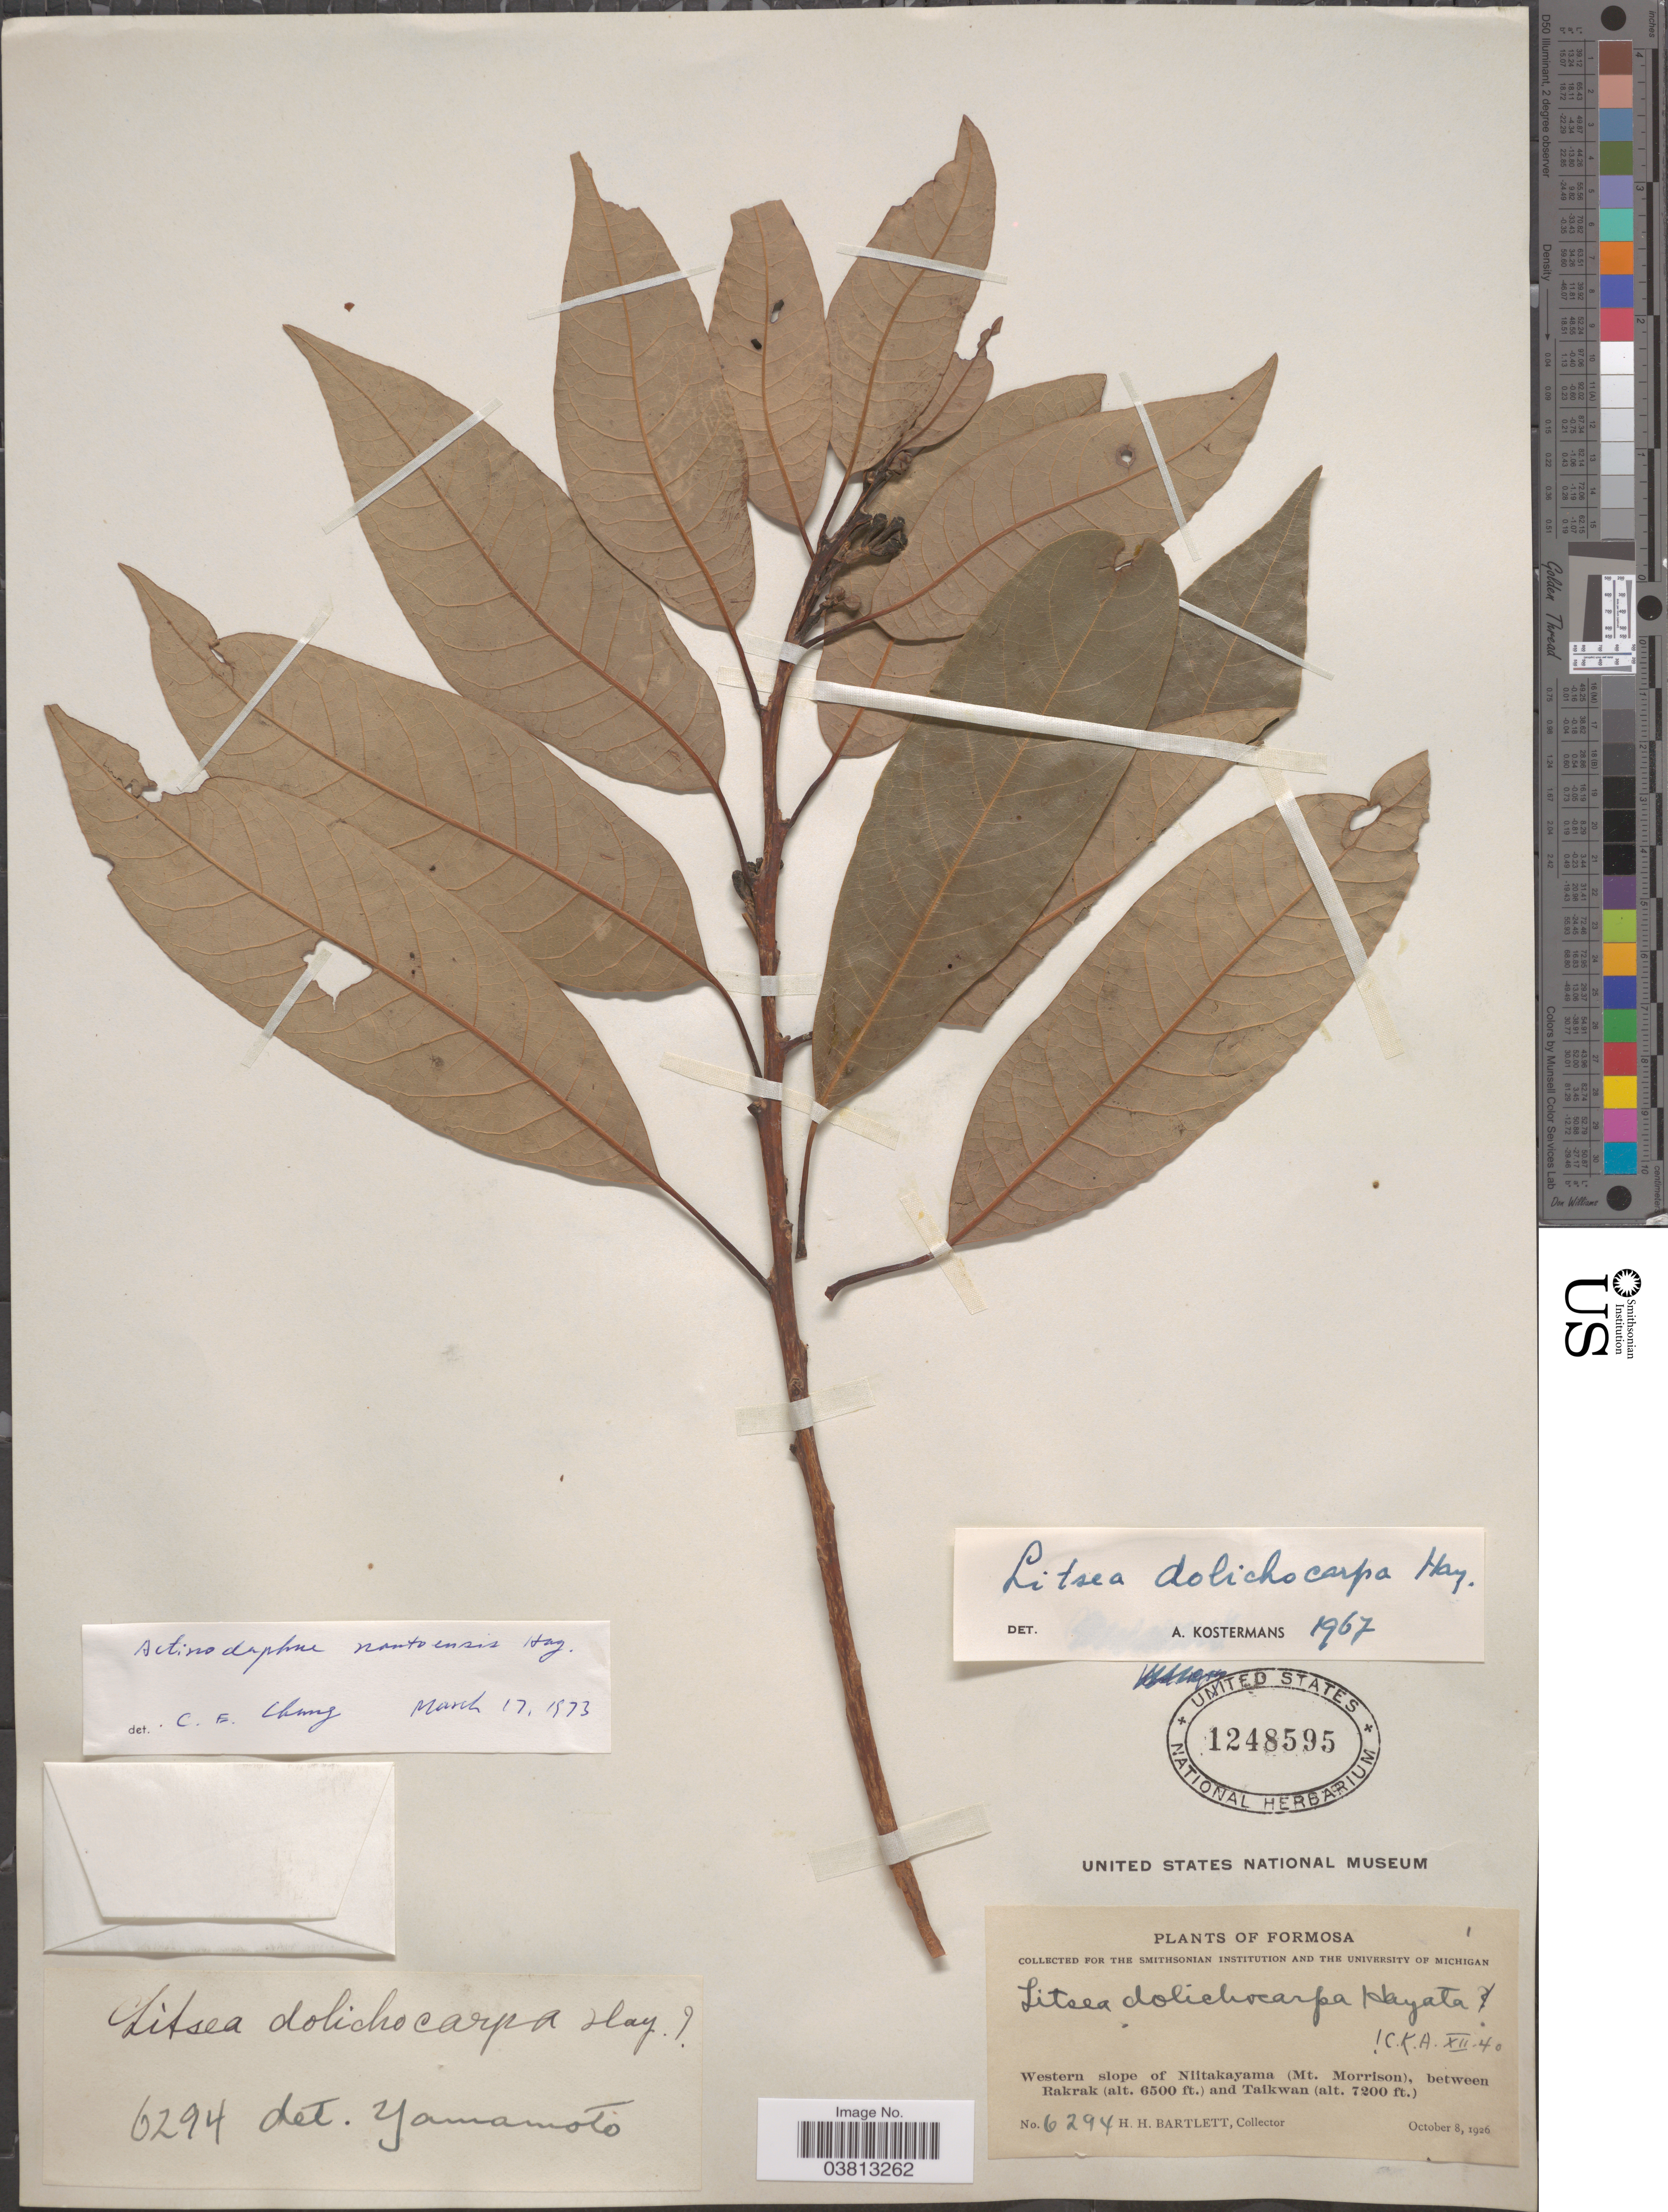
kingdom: Plantae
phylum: Tracheophyta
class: Magnoliopsida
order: Laurales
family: Lauraceae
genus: Litsea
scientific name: Litsea dolichocarpa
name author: Hayata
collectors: H. H. Bartlett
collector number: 6294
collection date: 1926-10-08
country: Taiwan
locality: Formosa. Western slope of Niitakayama (Mt. Morrison), between Rakrak and Taikwan.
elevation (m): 1981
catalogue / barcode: US 1248595